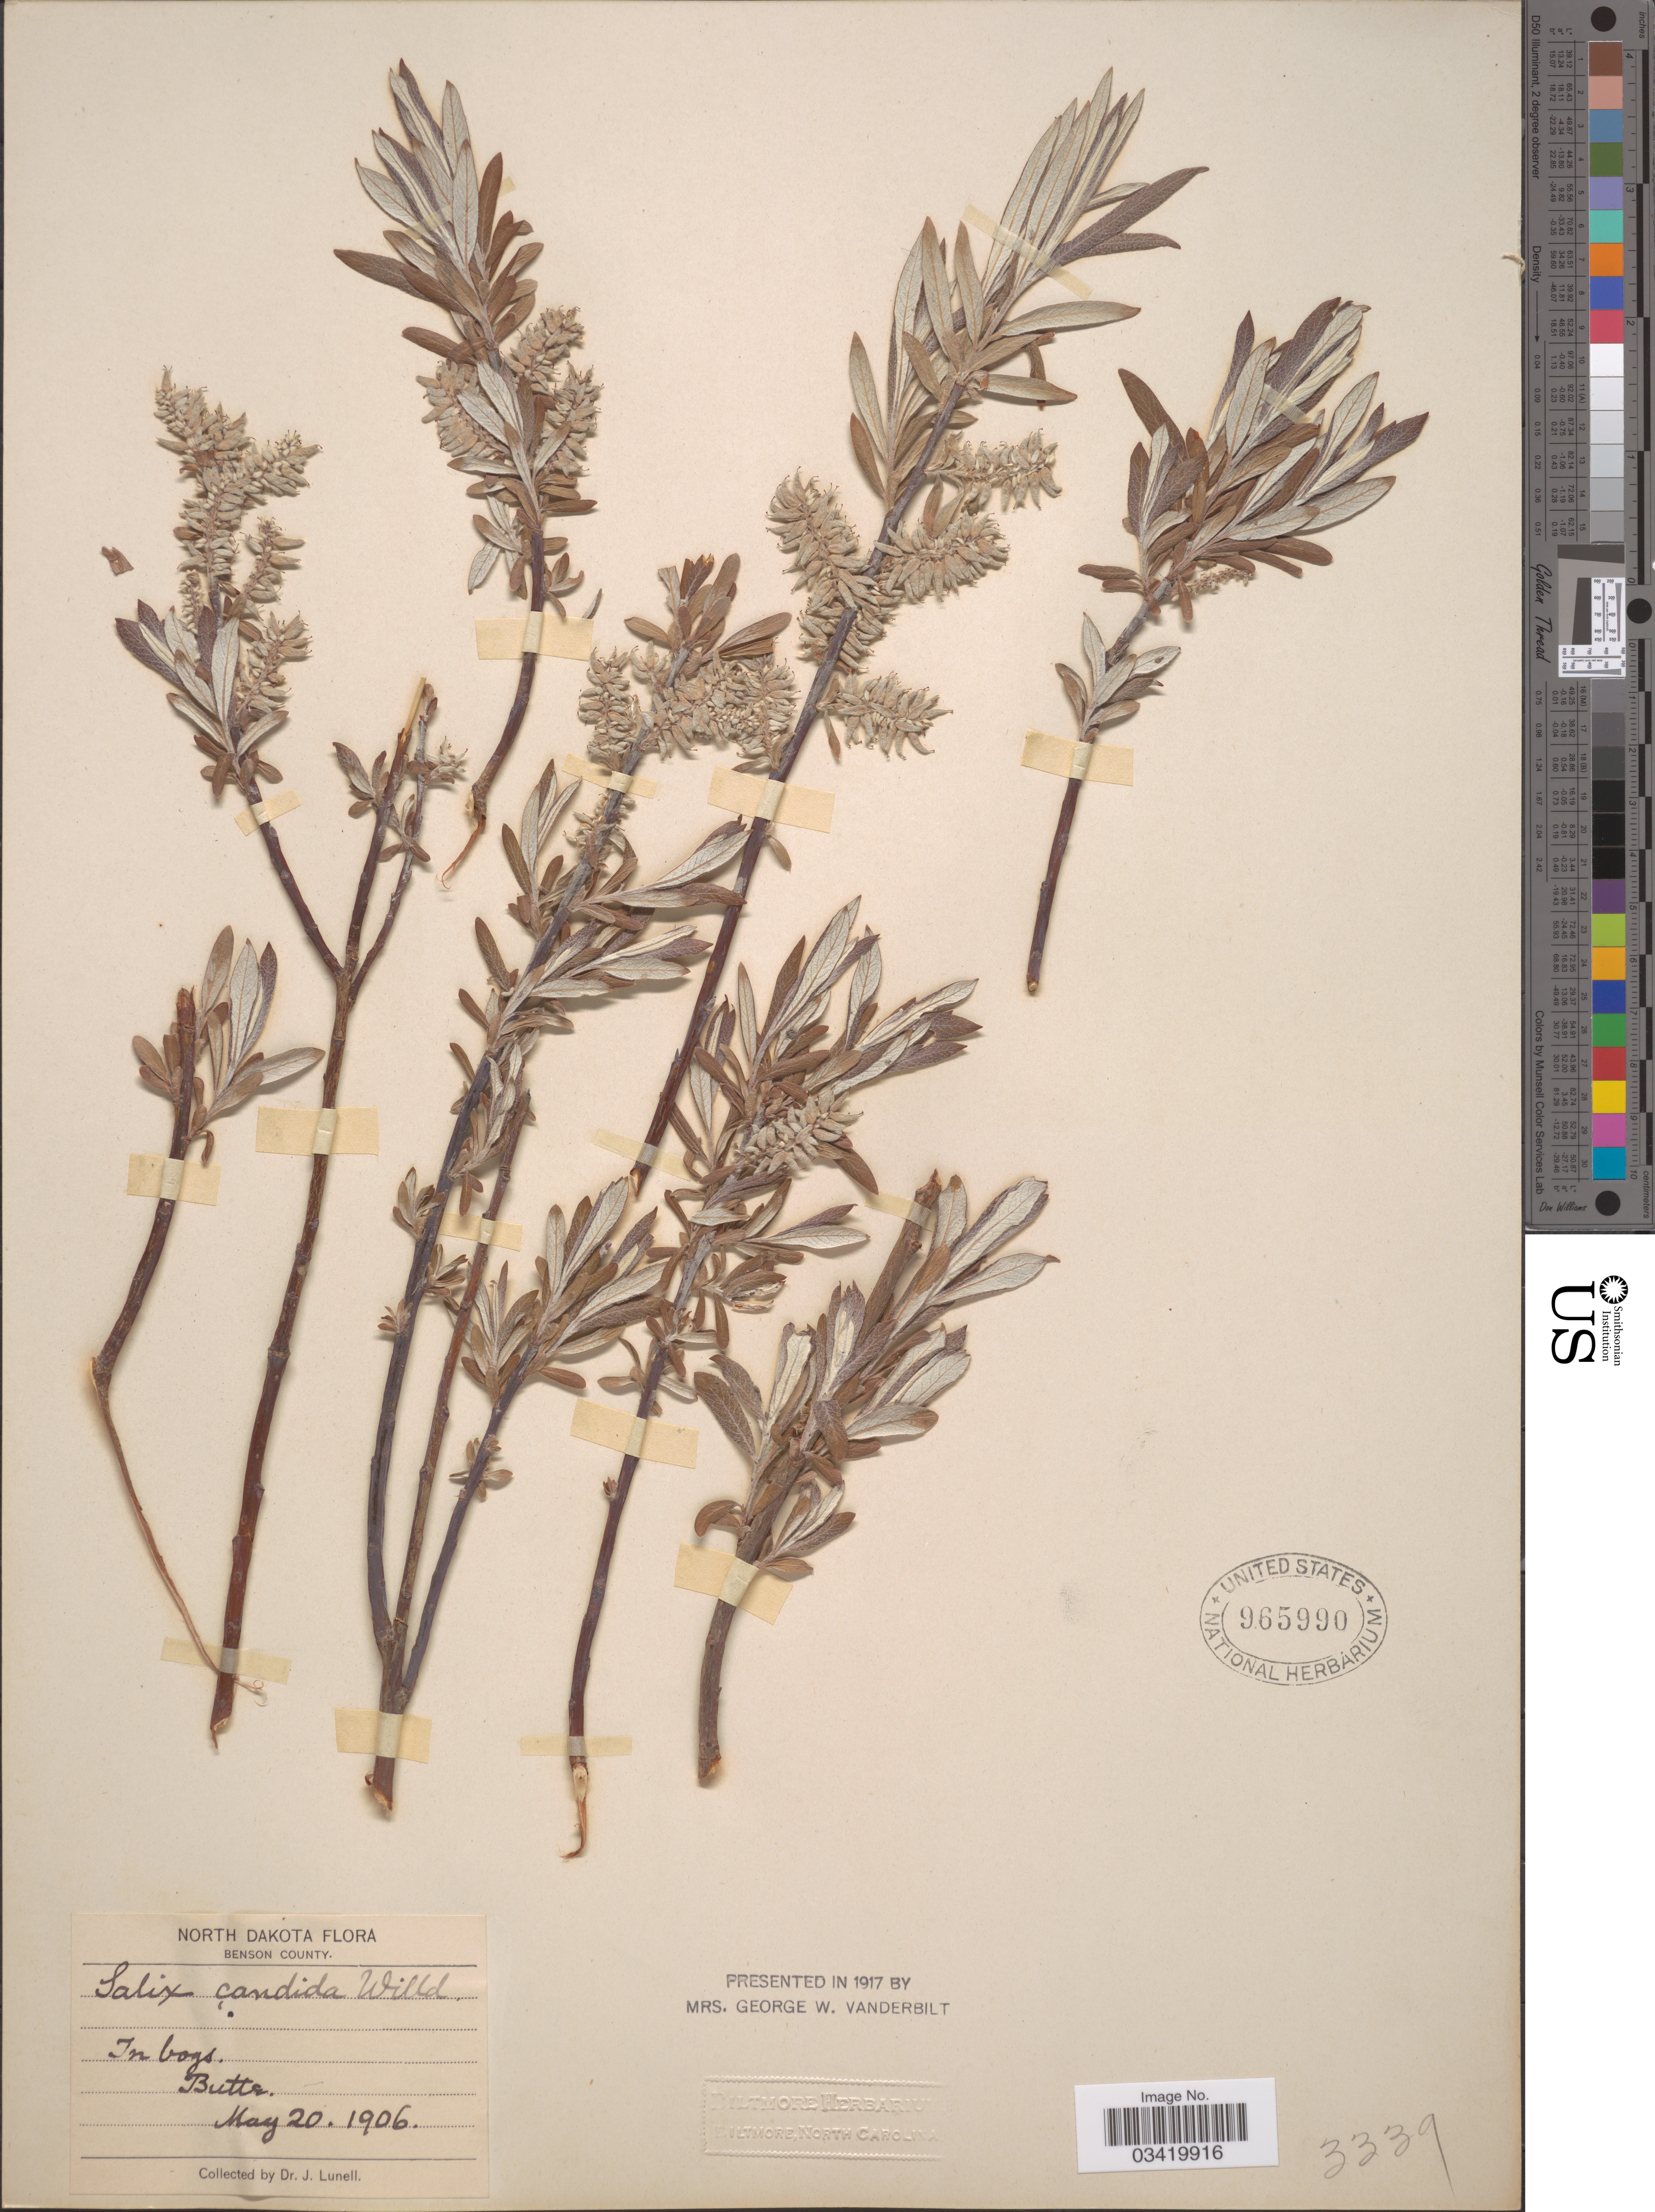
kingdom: Plantae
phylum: Tracheophyta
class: Magnoliopsida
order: Malpighiales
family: Salicaceae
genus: Salix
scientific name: Salix candida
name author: Flüggé ex Willd.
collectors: J. Lunell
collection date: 1906-05-20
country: United States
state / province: North Dakota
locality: Benson County. In bogs. Butte.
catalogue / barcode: US 965990